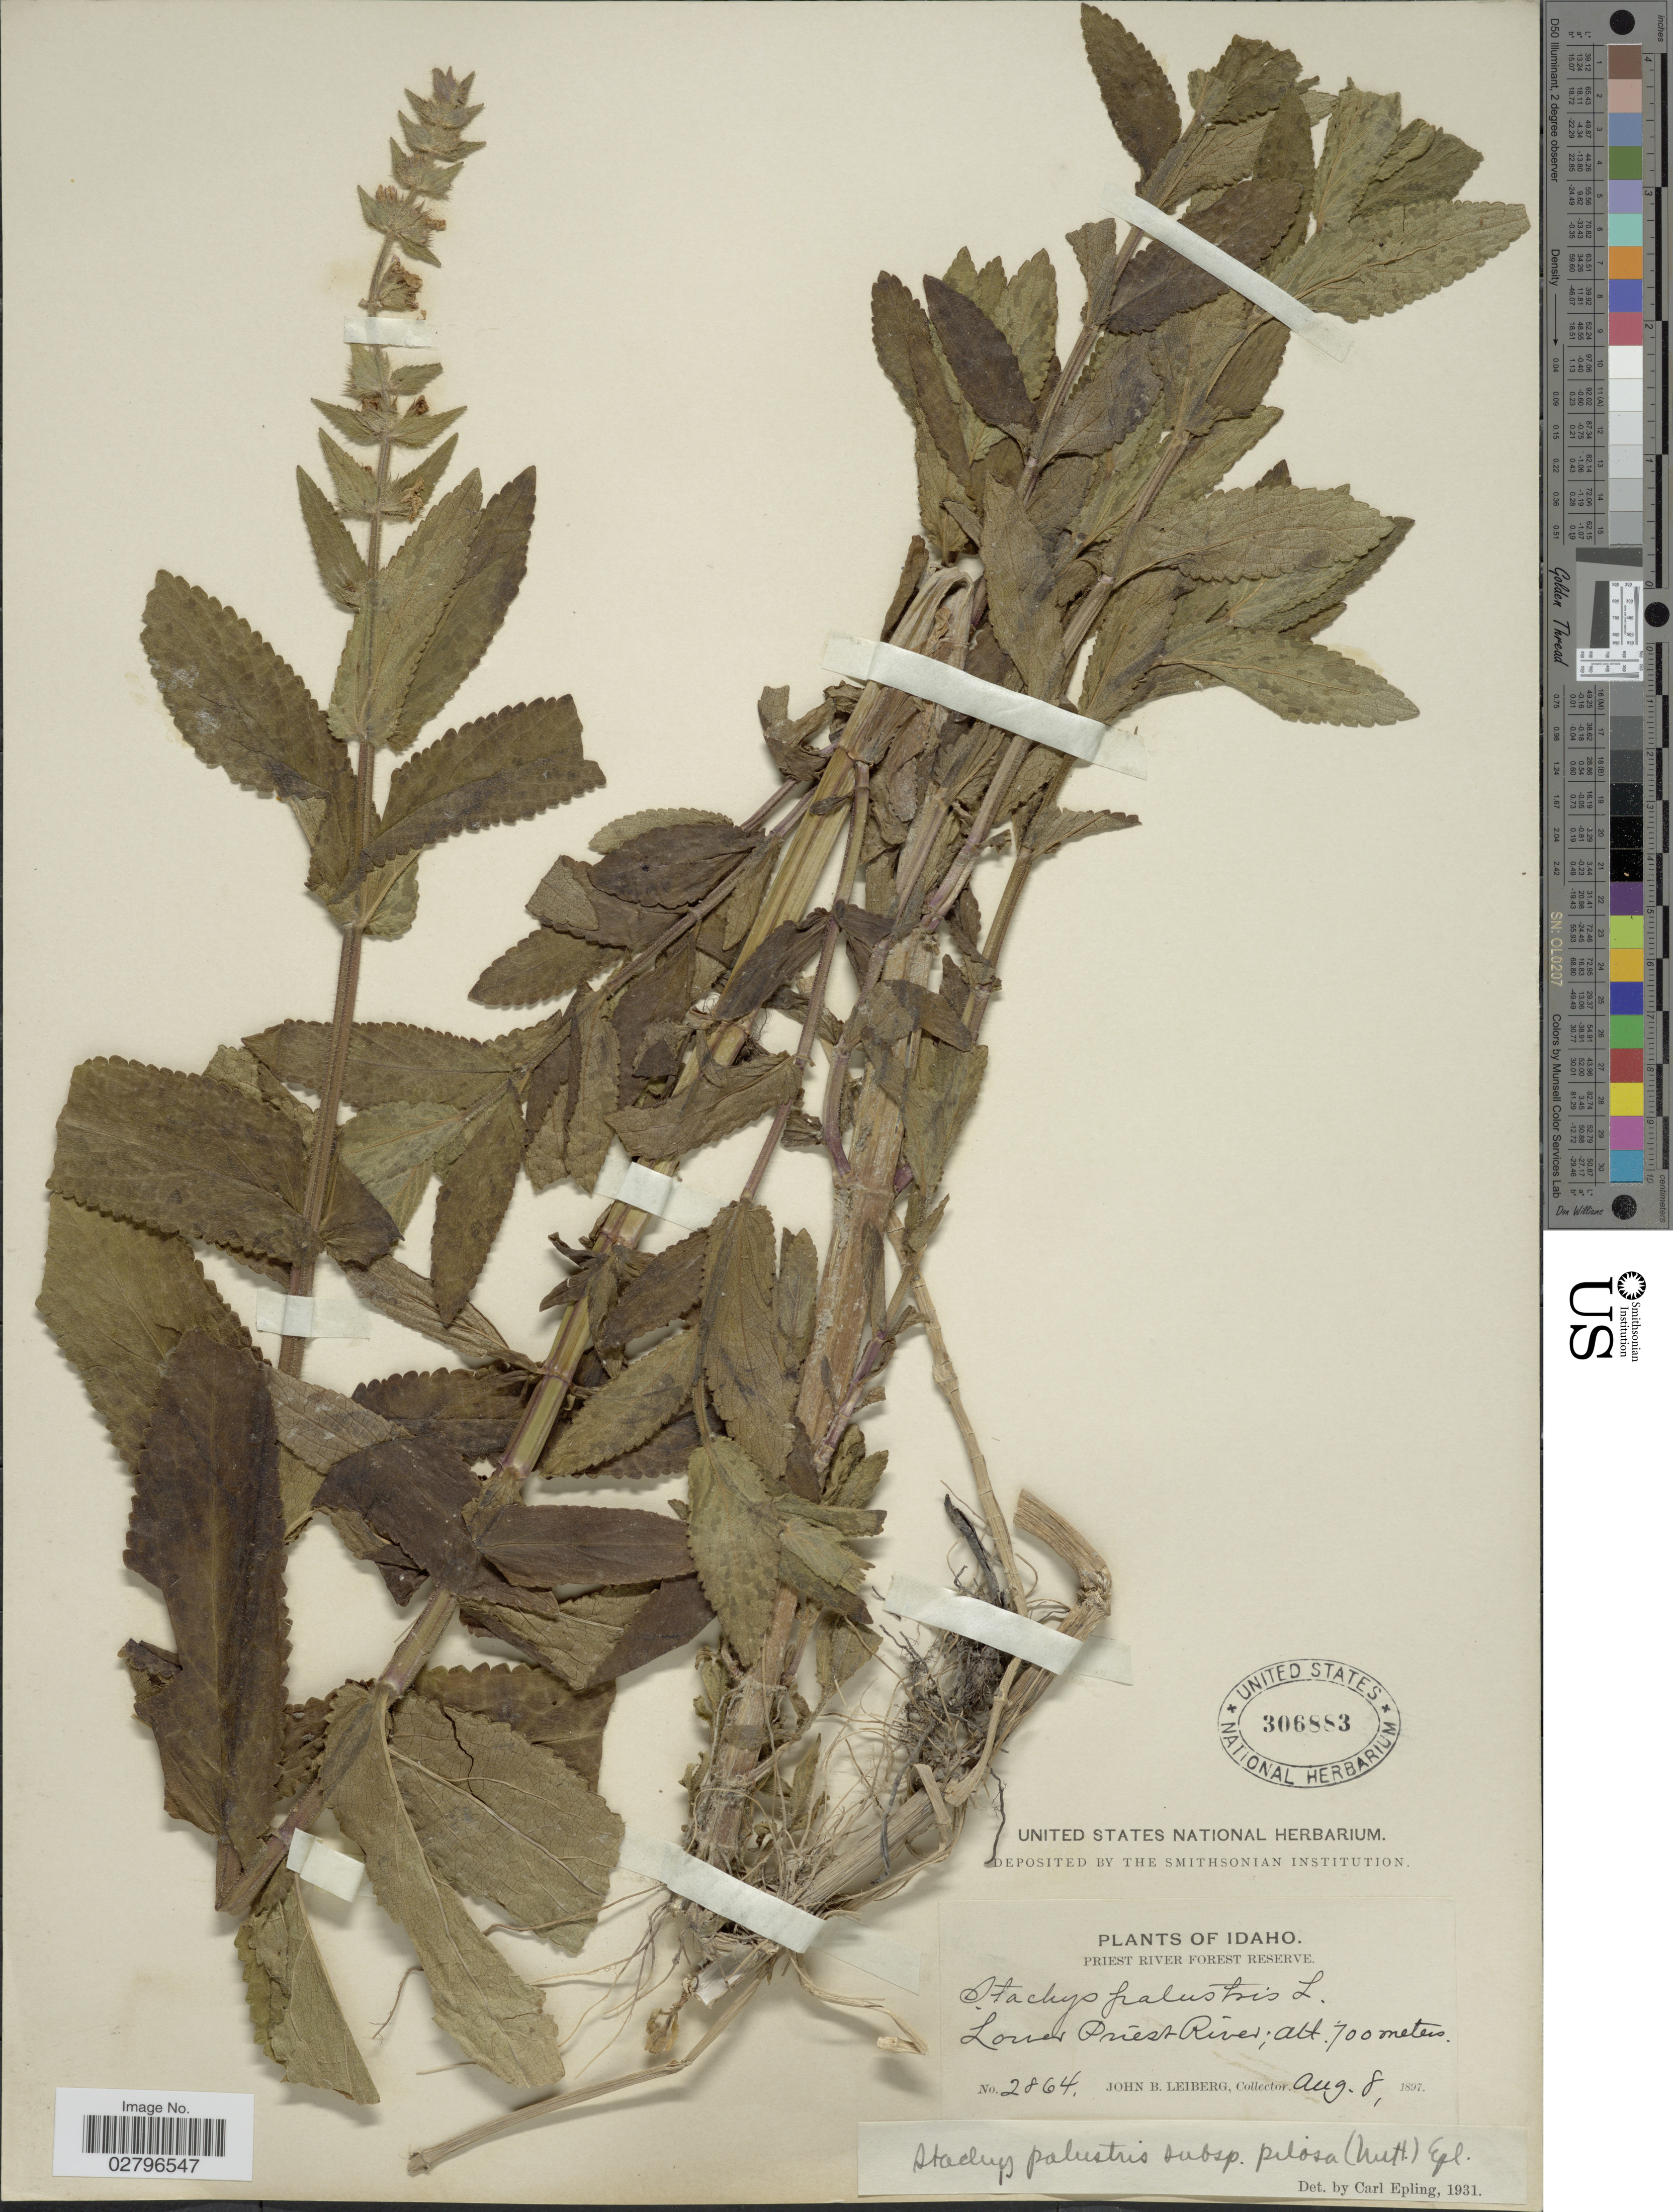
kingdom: Plantae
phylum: Tracheophyta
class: Magnoliopsida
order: Lamiales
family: Lamiaceae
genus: Stachys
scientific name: Stachys pilosa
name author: Nutt.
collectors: J. B. Leiberg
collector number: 2864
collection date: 1897-08-08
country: United States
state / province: Idaho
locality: Priest River Forest Reserve. Lower Priest River.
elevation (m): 700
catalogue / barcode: US 306883